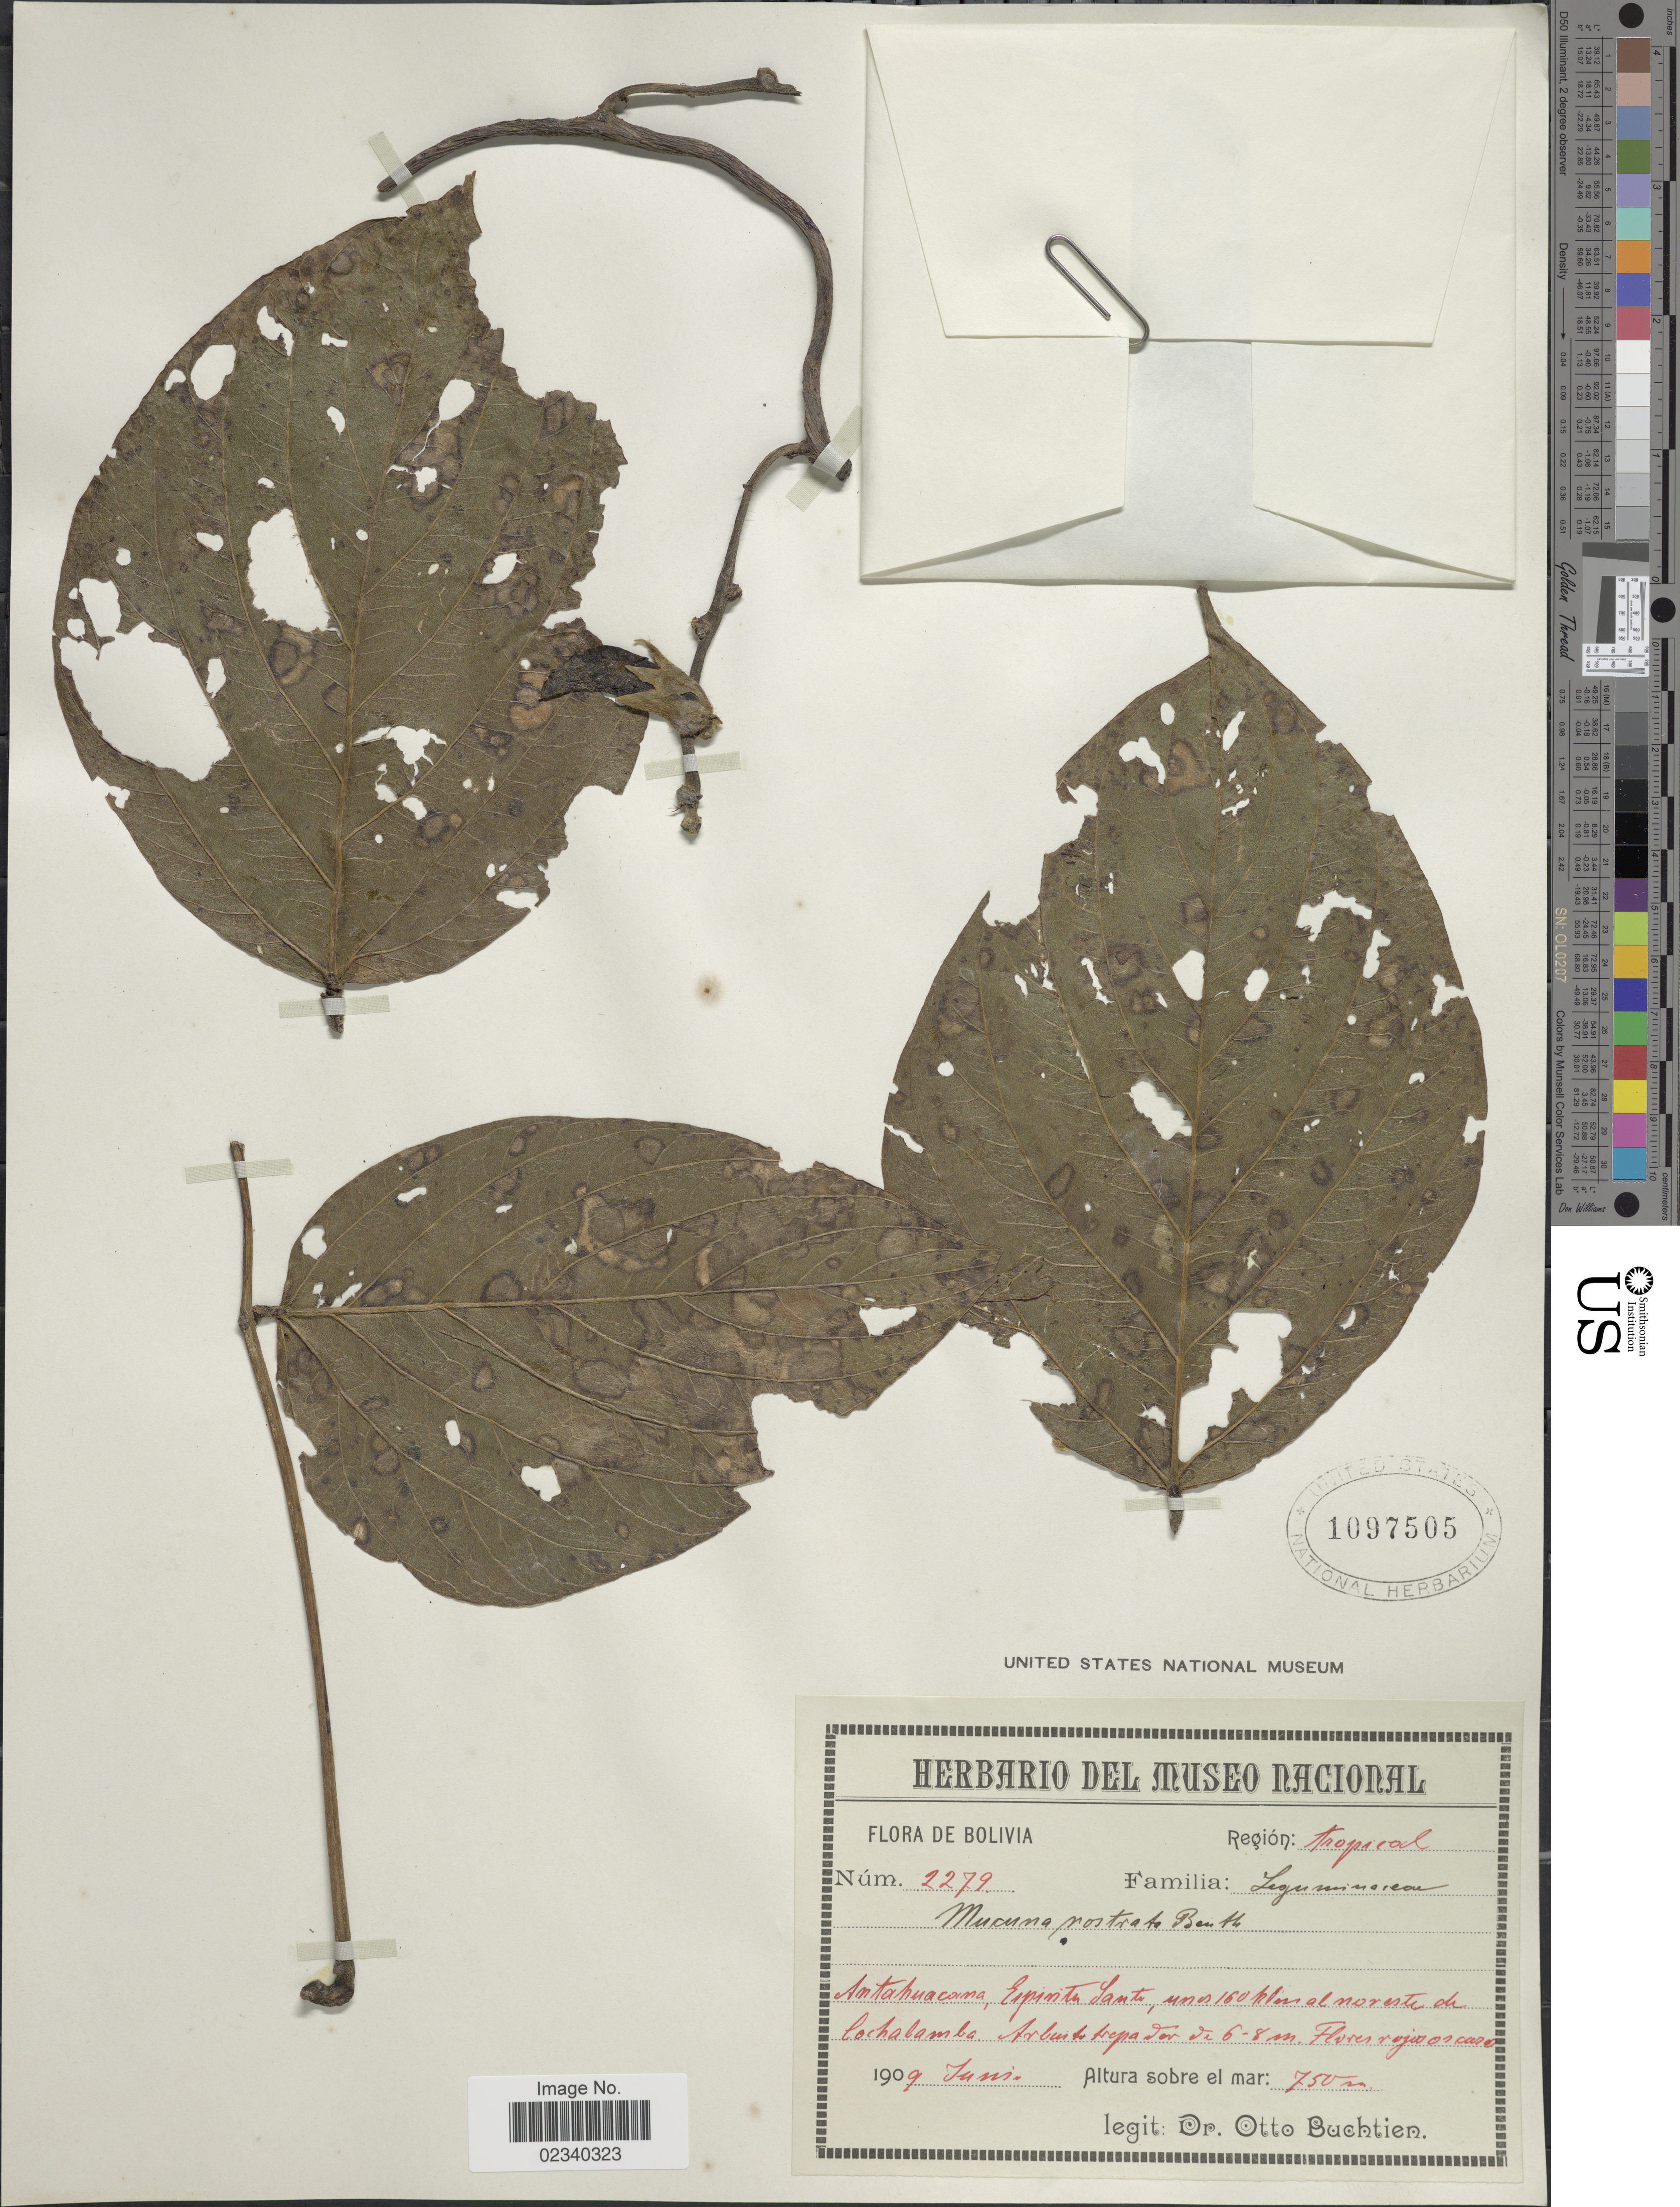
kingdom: Plantae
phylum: Tracheophyta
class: Magnoliopsida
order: Fabales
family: Fabaceae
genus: Mucuna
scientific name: Mucuna rostrata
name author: Benth.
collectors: O. Buchtien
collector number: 2279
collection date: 1909-06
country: Bolivia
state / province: Cochabamba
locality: Region: Tropical. Antahuacana, Espiritu Santo, unos 160 klm al noreste de Cochabamba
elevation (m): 750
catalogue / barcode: US 1097505